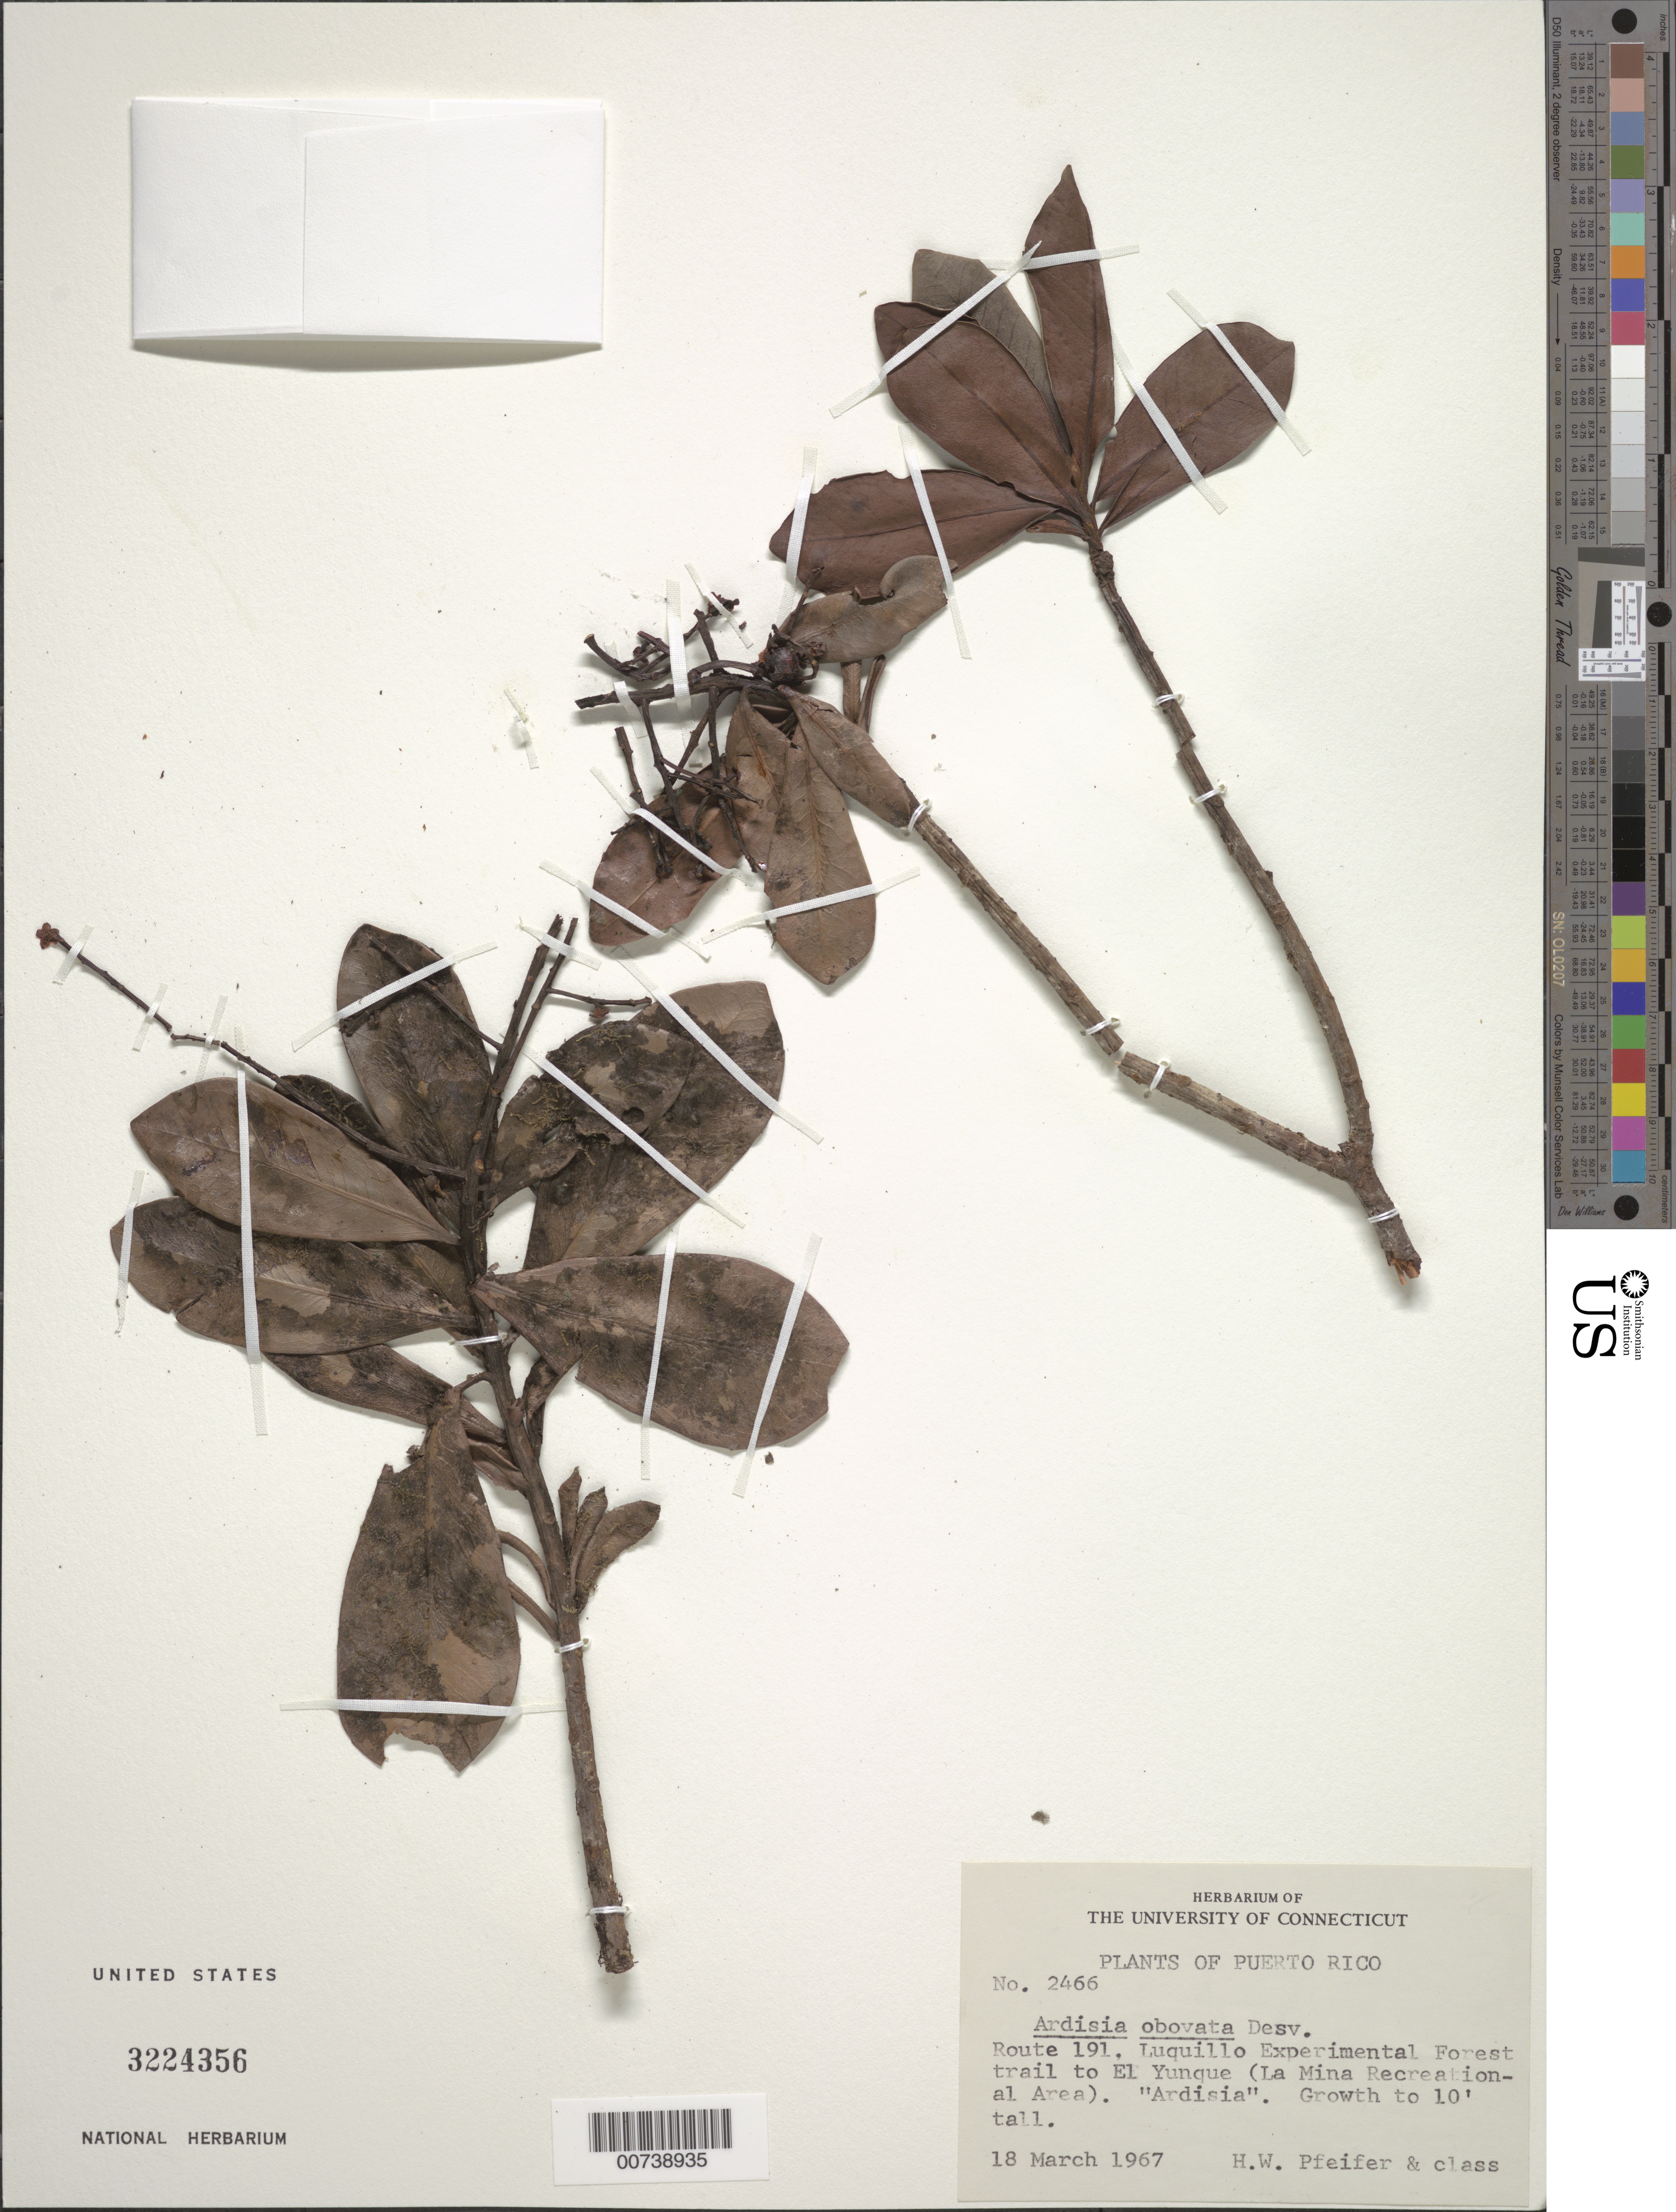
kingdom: Plantae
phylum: Tracheophyta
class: Magnoliopsida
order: Ericales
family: Primulaceae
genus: Ardisia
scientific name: Ardisia obovata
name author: Desv. ex Ham.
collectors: H. W. Pfeifer & Class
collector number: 2466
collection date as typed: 18 Mar 1967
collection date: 1967-03-18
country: Puerto Rico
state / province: Luquillo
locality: Luquillo Experimental Forest, Route 191, trail to El Yunque (La Mina Recreational Area)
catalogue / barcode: US 3224356